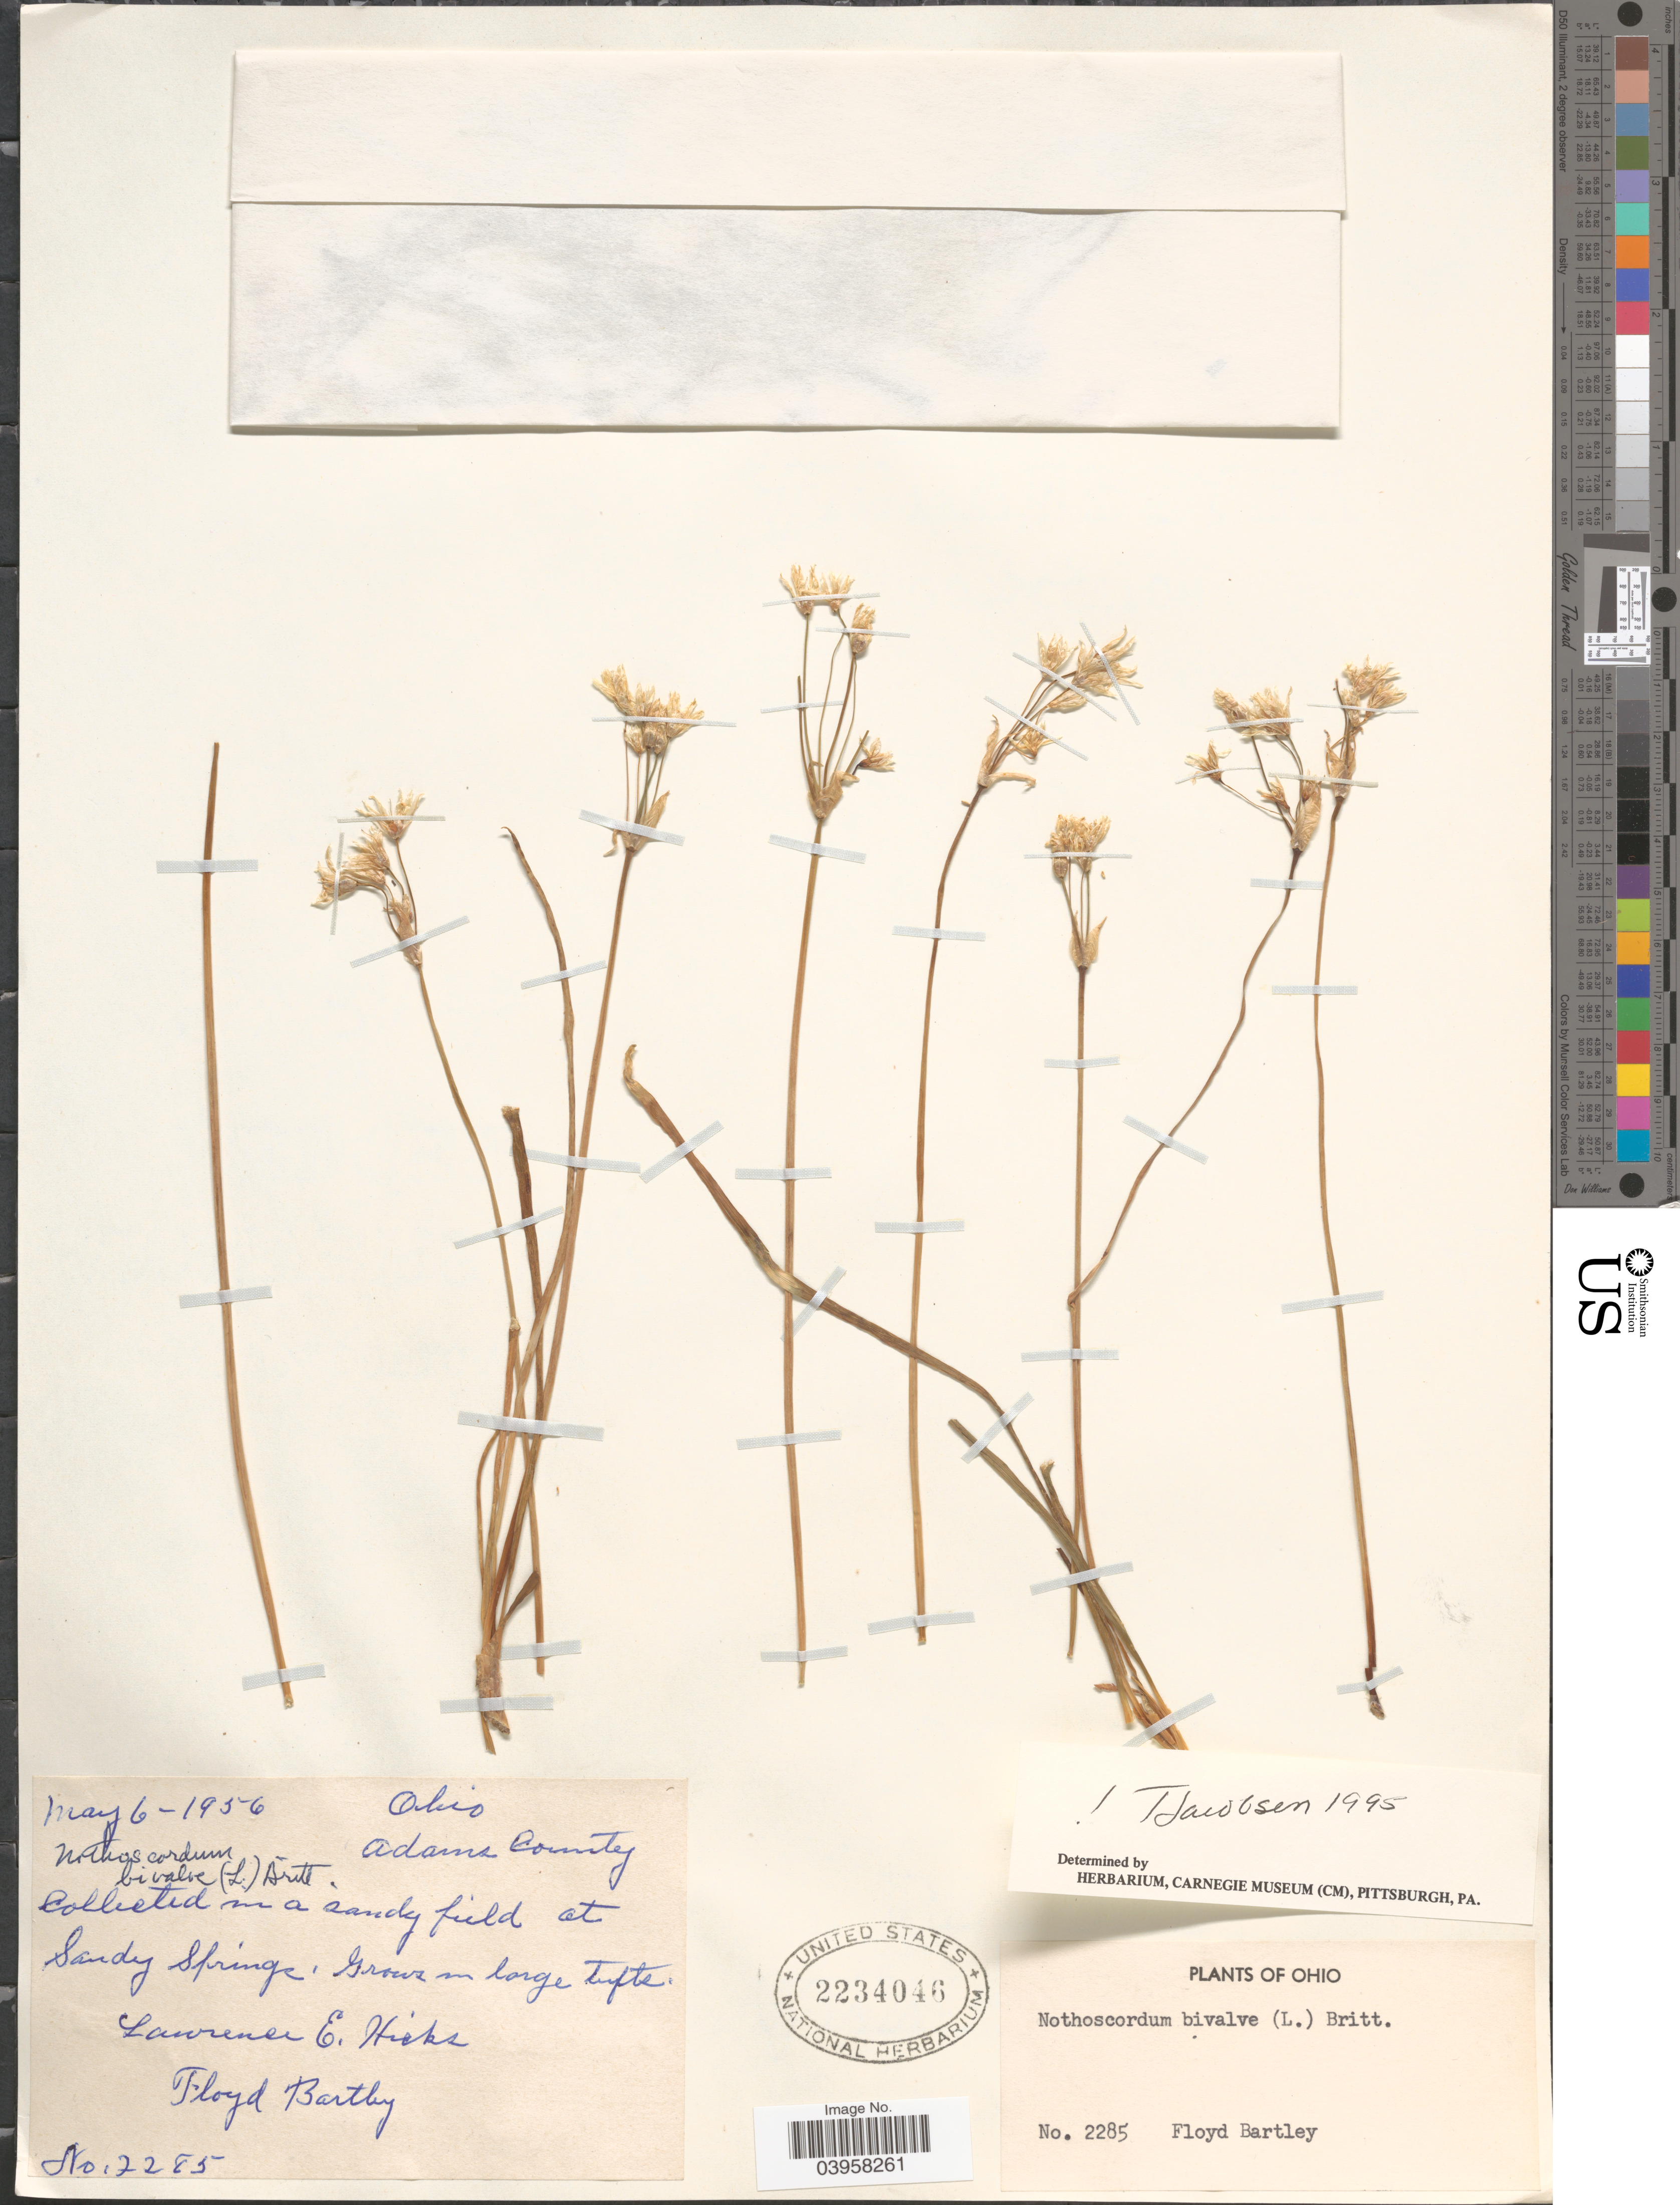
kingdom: Plantae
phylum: Tracheophyta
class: Liliopsida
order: Asparagales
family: Amaryllidaceae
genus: Nothoscordum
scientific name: Nothoscordum bivalve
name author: (L.) Britton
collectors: F. Bartley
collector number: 2285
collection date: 1956-05-06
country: United States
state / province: Ohio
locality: Adams County. In a sandy field at Sandy Springs.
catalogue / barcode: US 2234046